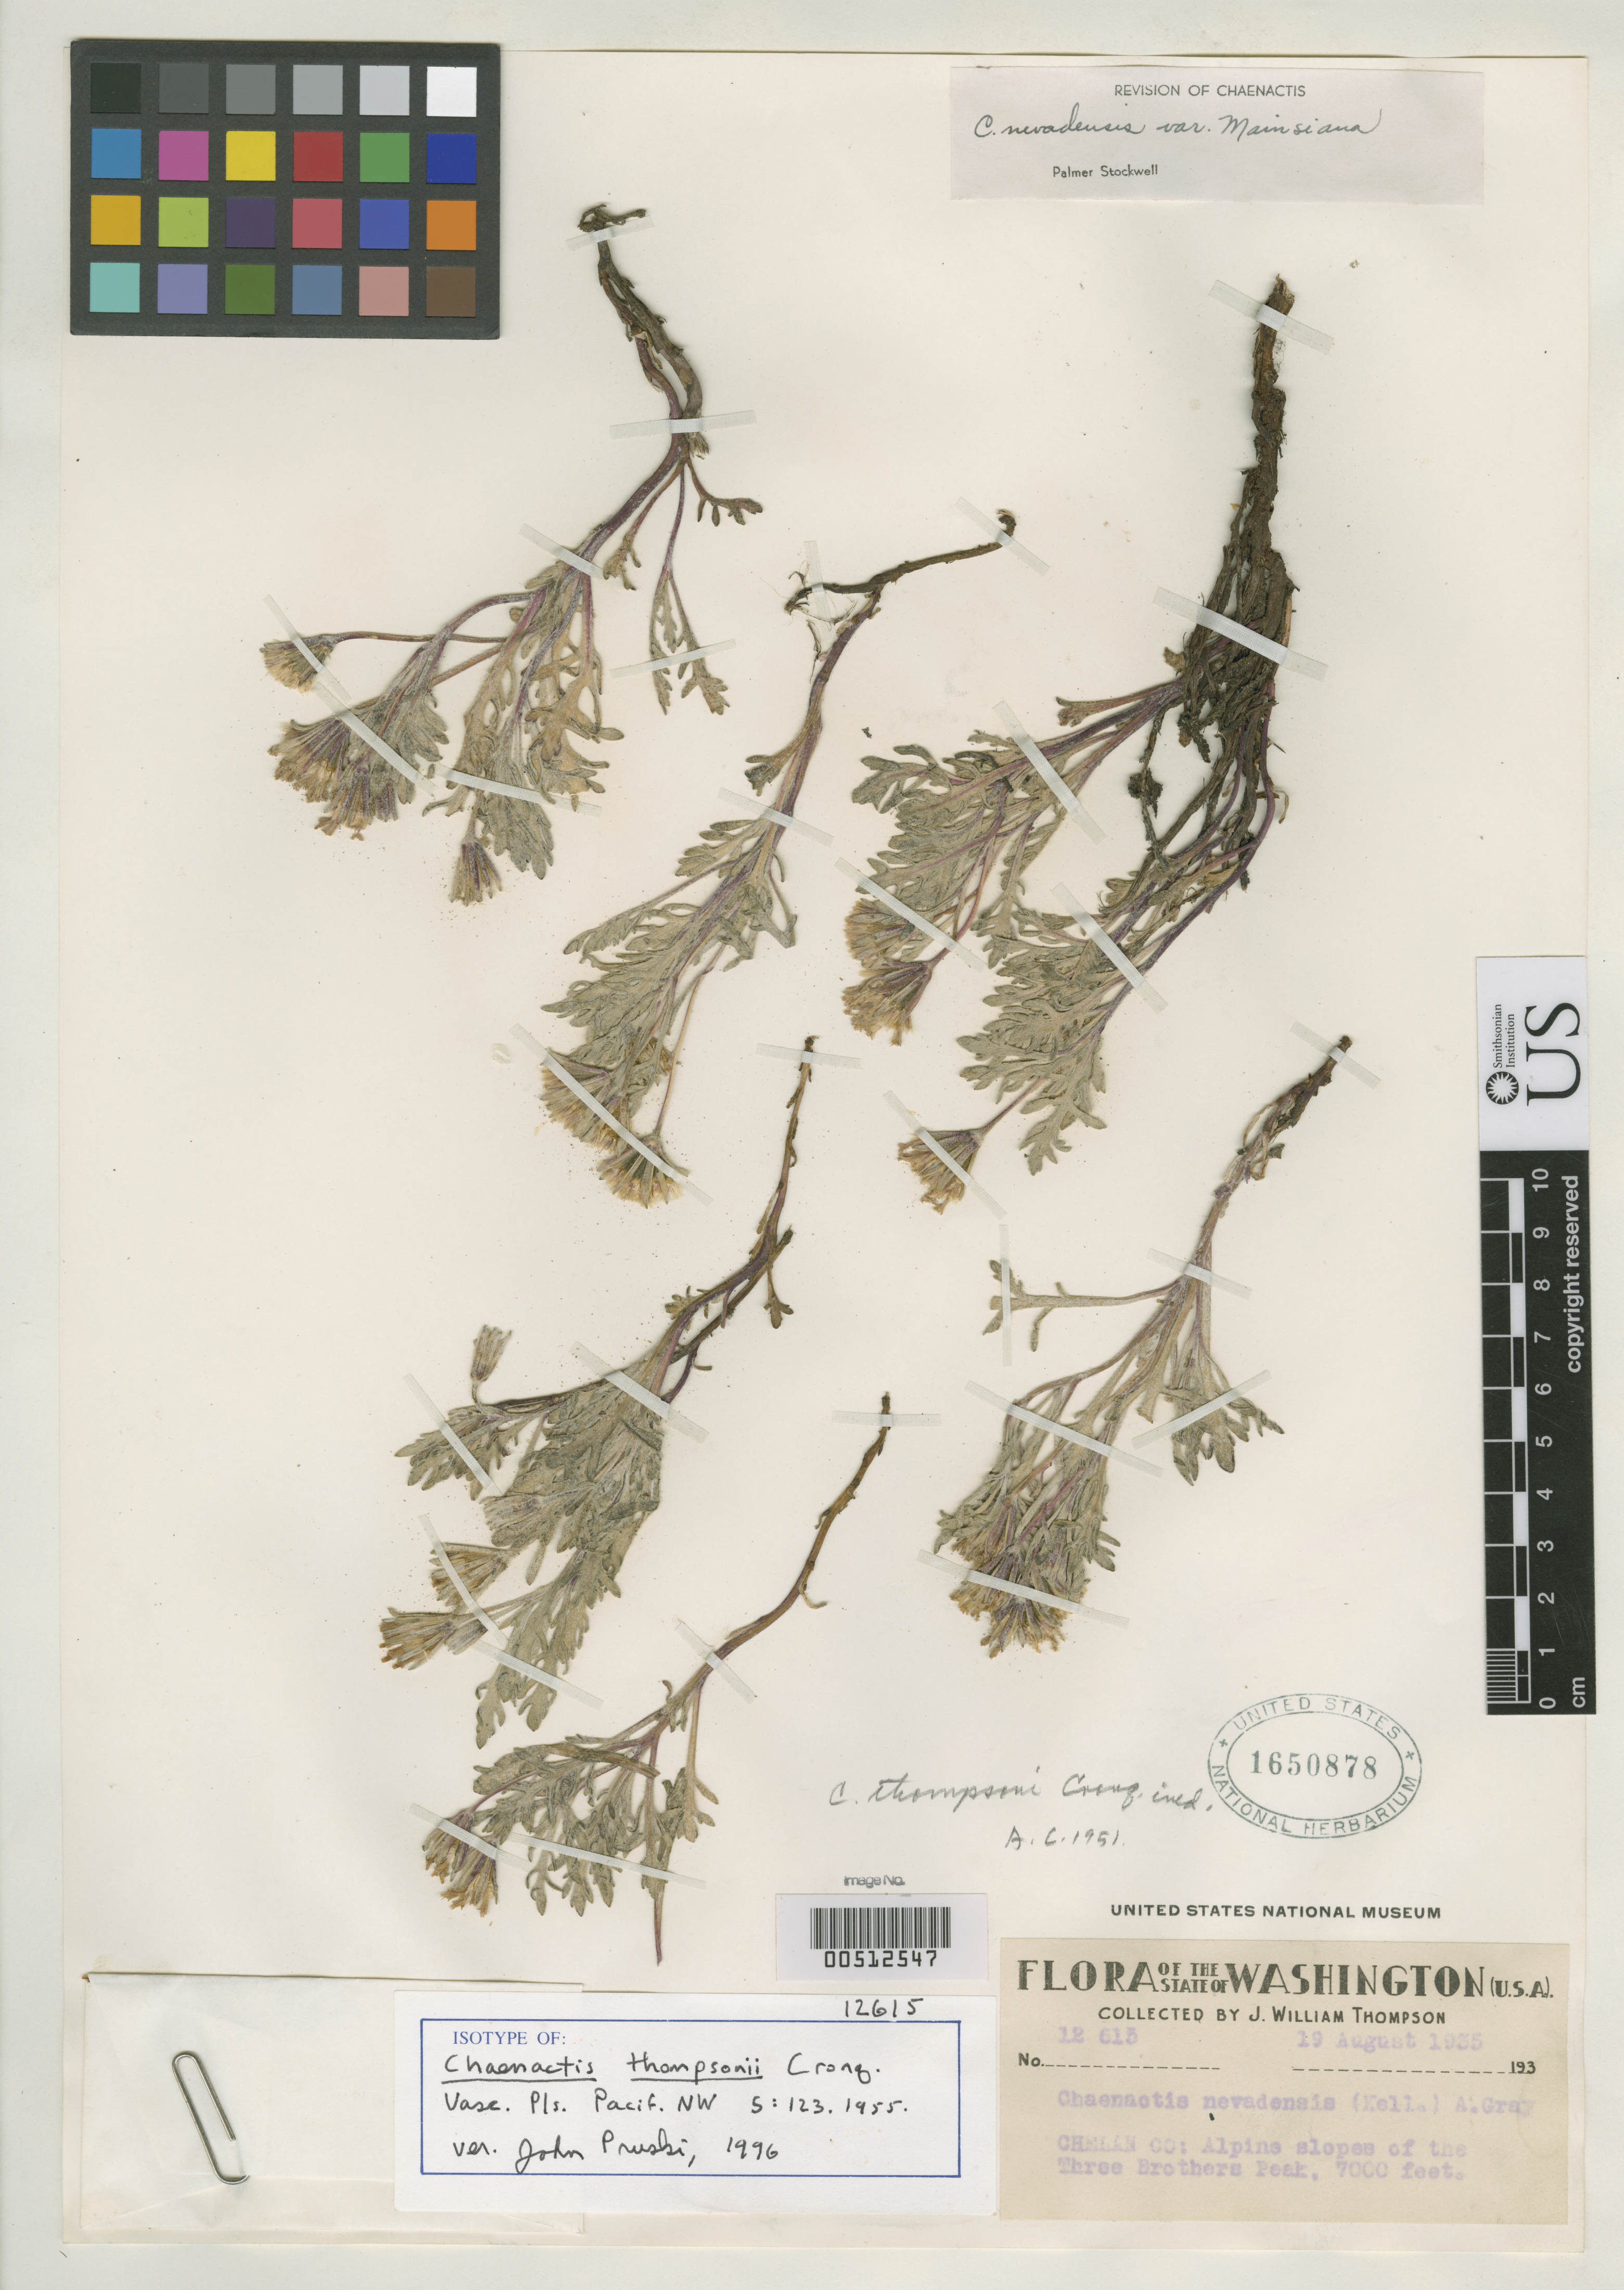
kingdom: Plantae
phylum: Tracheophyta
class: Magnoliopsida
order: Asterales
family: Asteraceae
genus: Chaenactis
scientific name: Chaenactis thompsonii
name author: Cronq.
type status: Isotype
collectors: J. W. Thompson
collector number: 12615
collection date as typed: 19 Aug 1935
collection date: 1935-08-19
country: United States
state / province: Washington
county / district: Chelan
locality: Alpine slopes of Three Brothers Peak.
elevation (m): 2134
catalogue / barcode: US 1650878